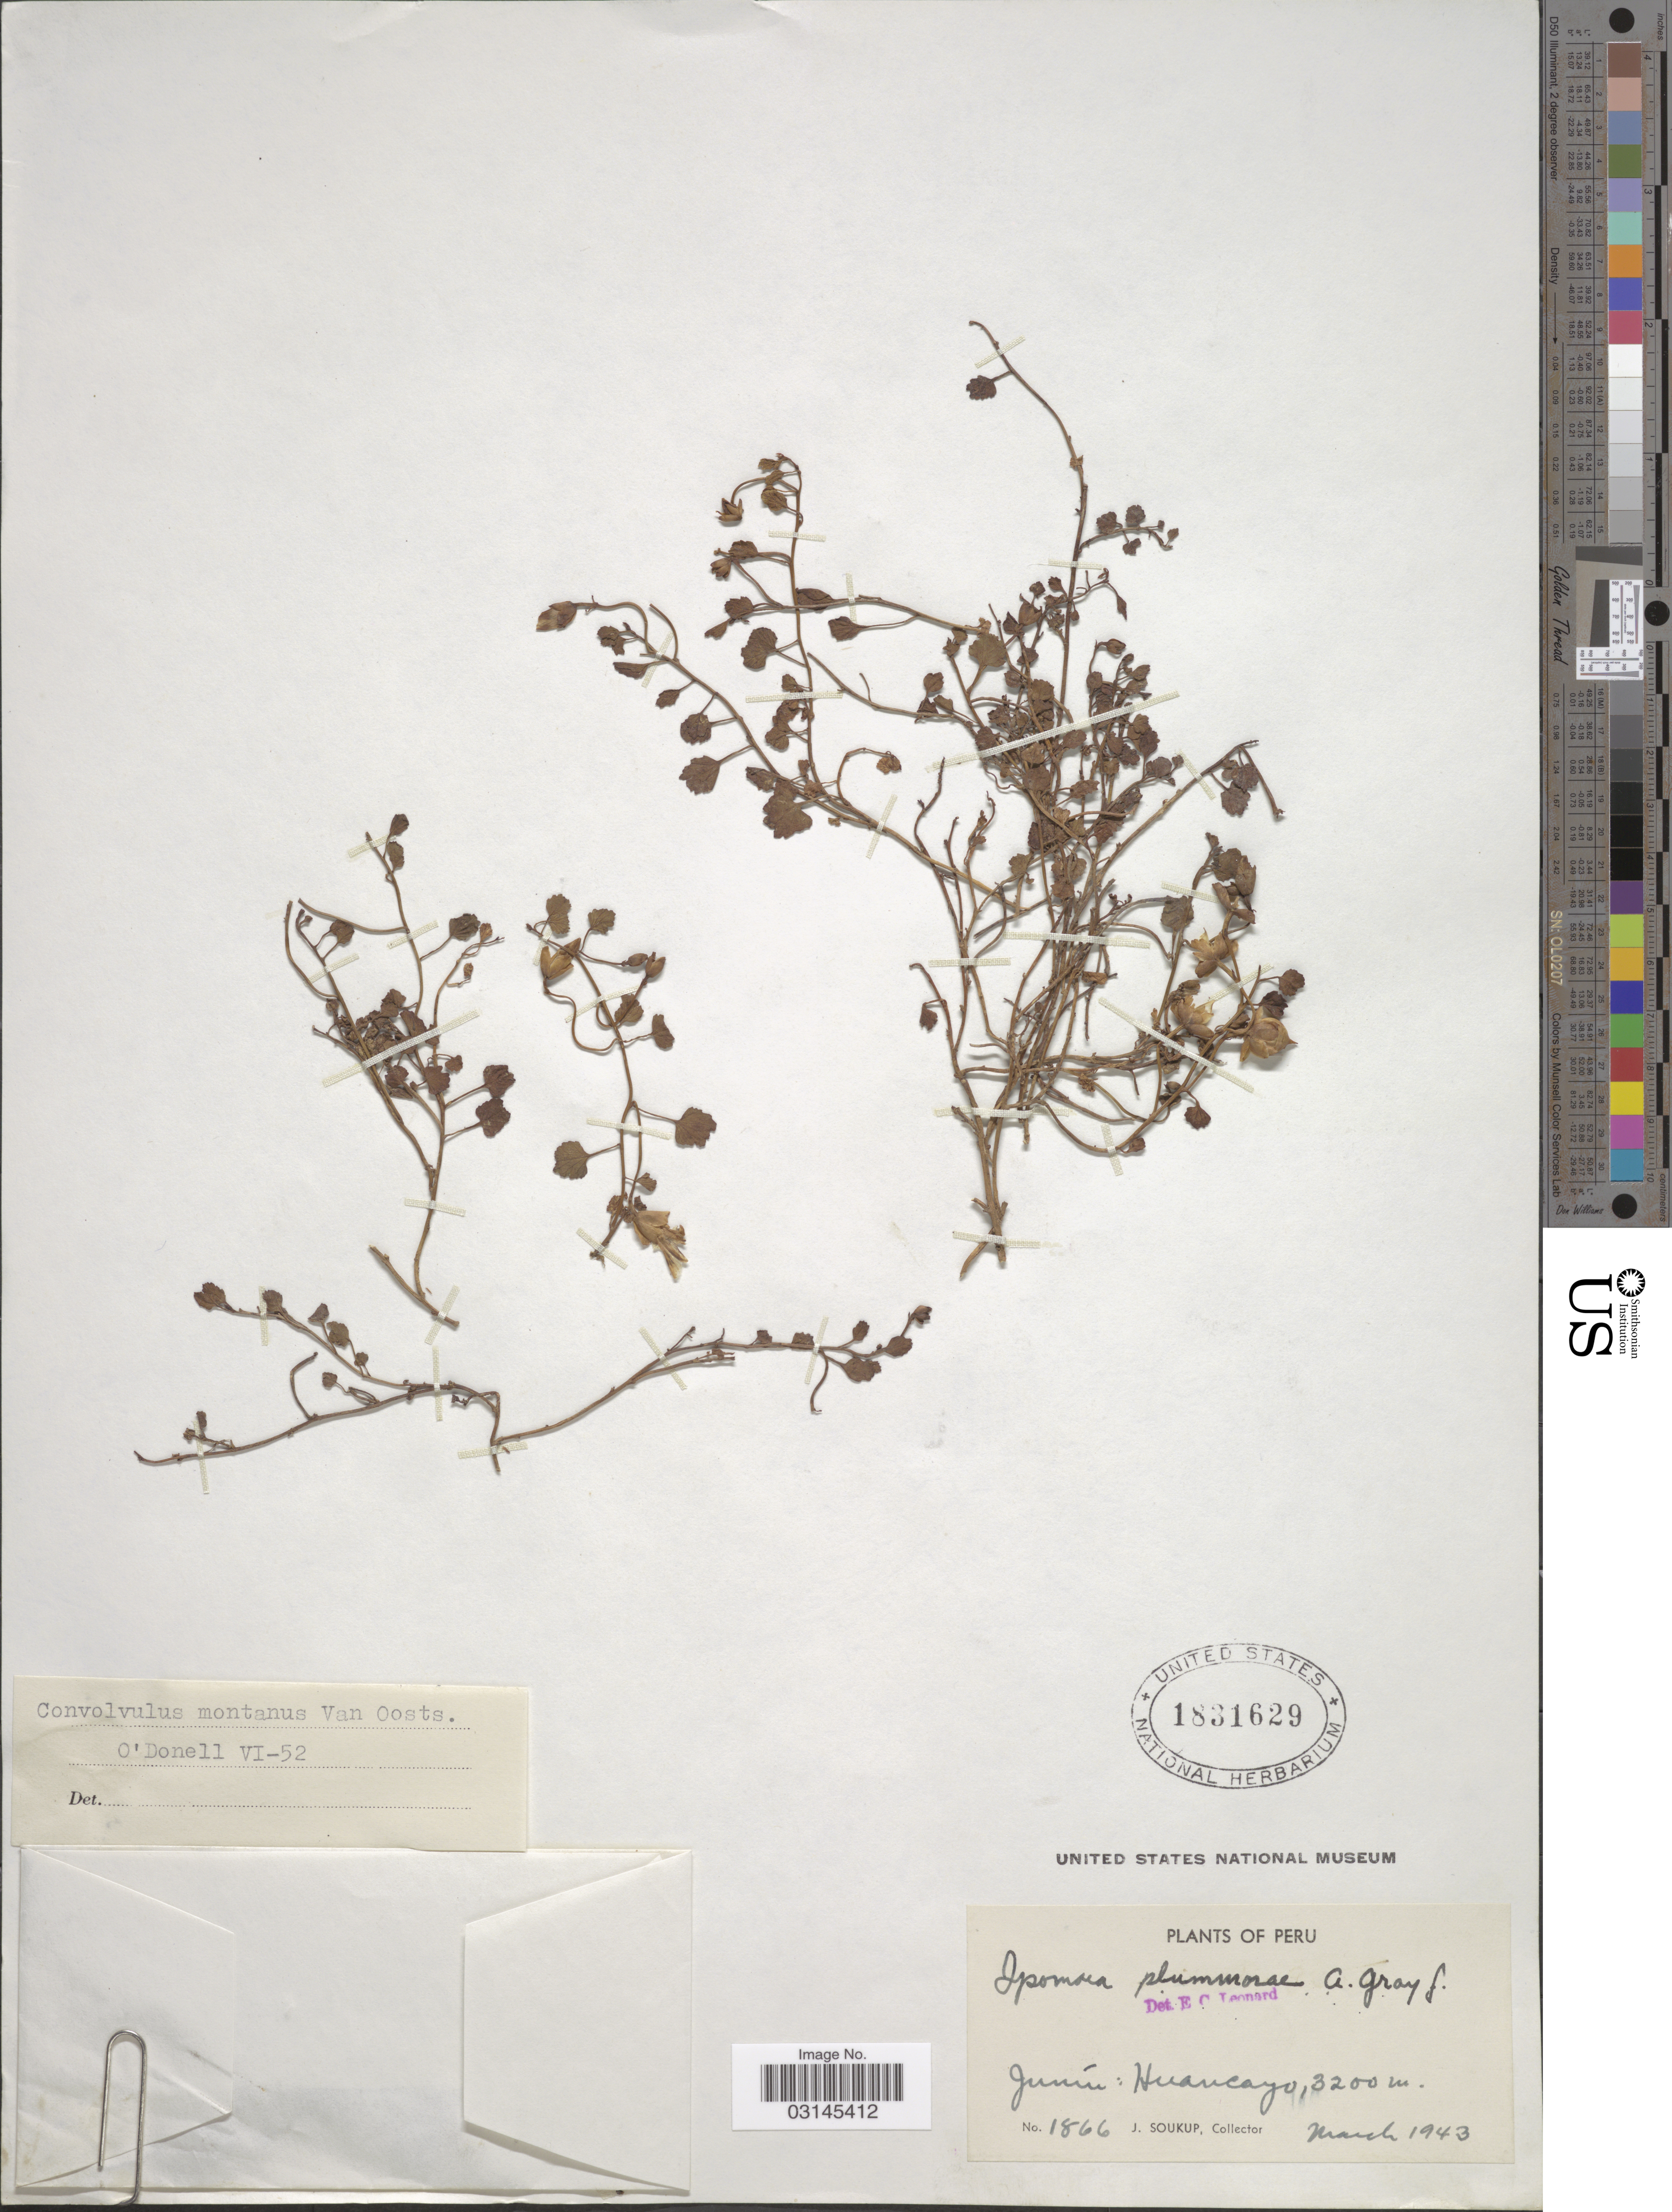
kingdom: Plantae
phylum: Tracheophyta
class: Magnoliopsida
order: Solanales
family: Convolvulaceae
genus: Convolvulus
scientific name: Convolvulus montanus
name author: Ooststr.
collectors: J. Soukup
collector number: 1866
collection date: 1943-03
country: Peru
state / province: Junín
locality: Huancayo.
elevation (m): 3200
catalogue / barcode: US 1831629